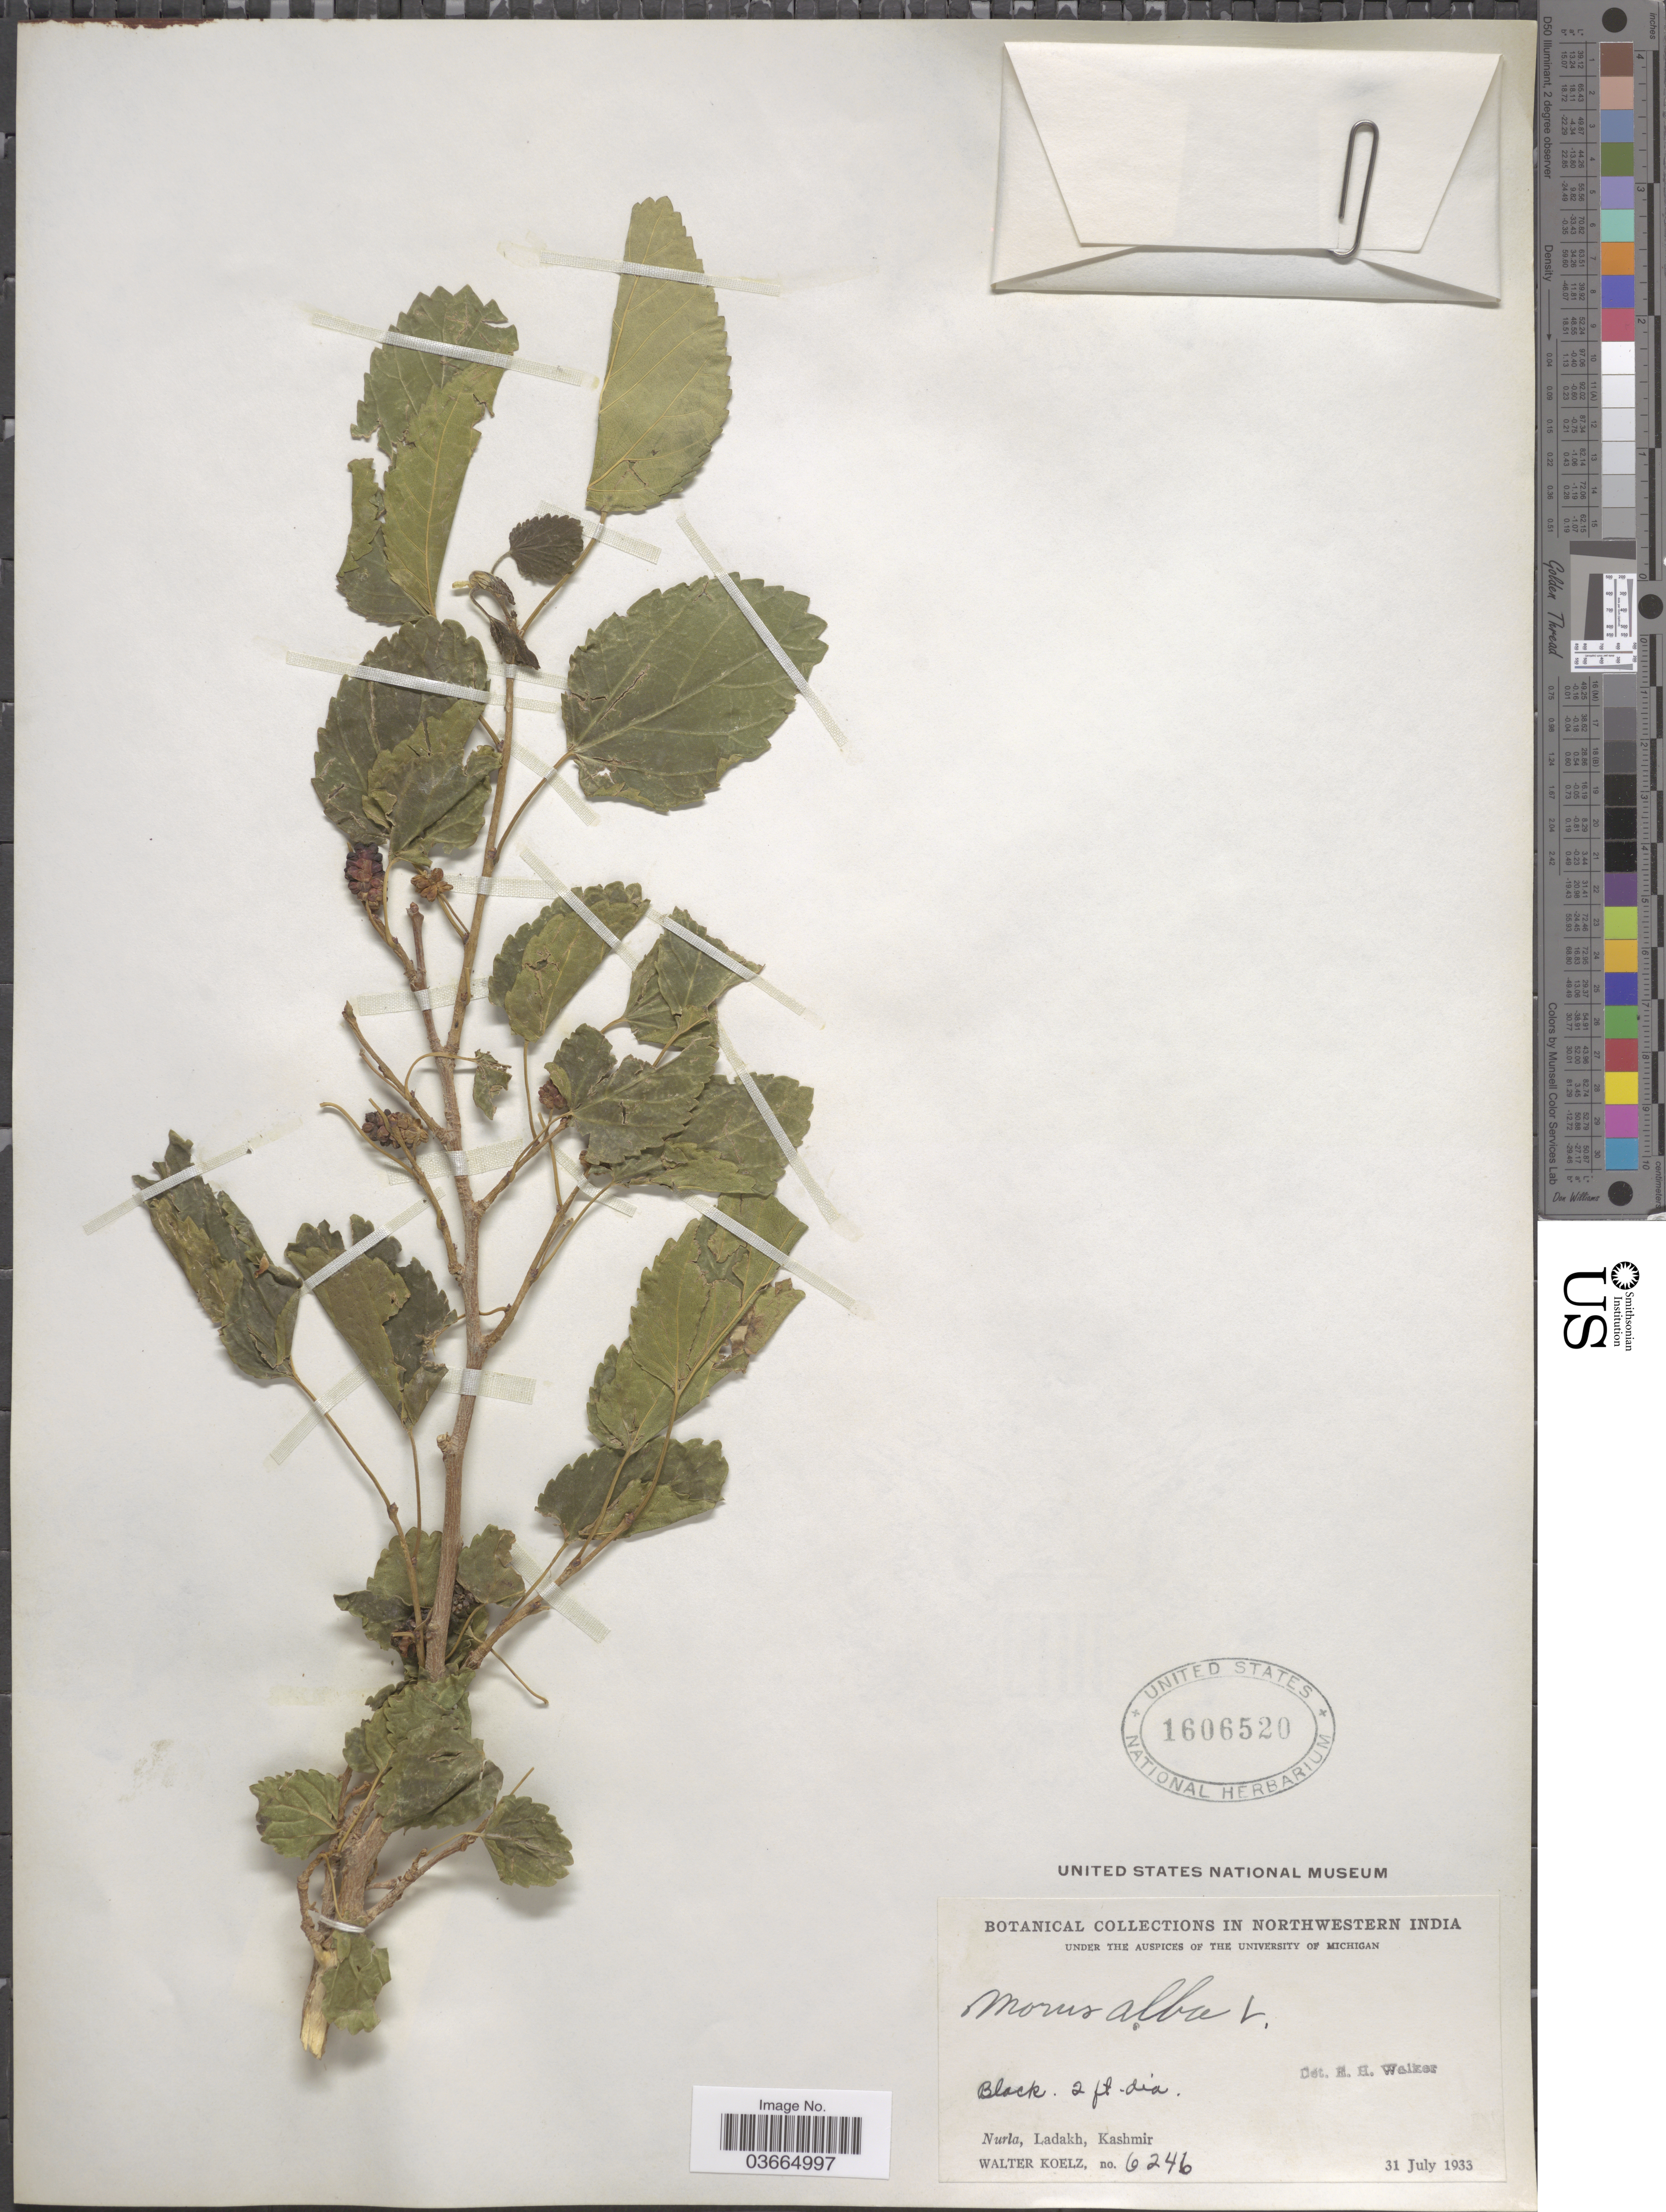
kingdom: Plantae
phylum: Tracheophyta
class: Magnoliopsida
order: Rosales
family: Moraceae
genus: Morus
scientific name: Morus alba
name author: L.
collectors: W. N. Koelz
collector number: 6246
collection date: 1933-07-31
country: India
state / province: Jammu and Kashmir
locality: Northwestern India. Nurla, Ladakh, Kashmir.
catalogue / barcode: US 1606520